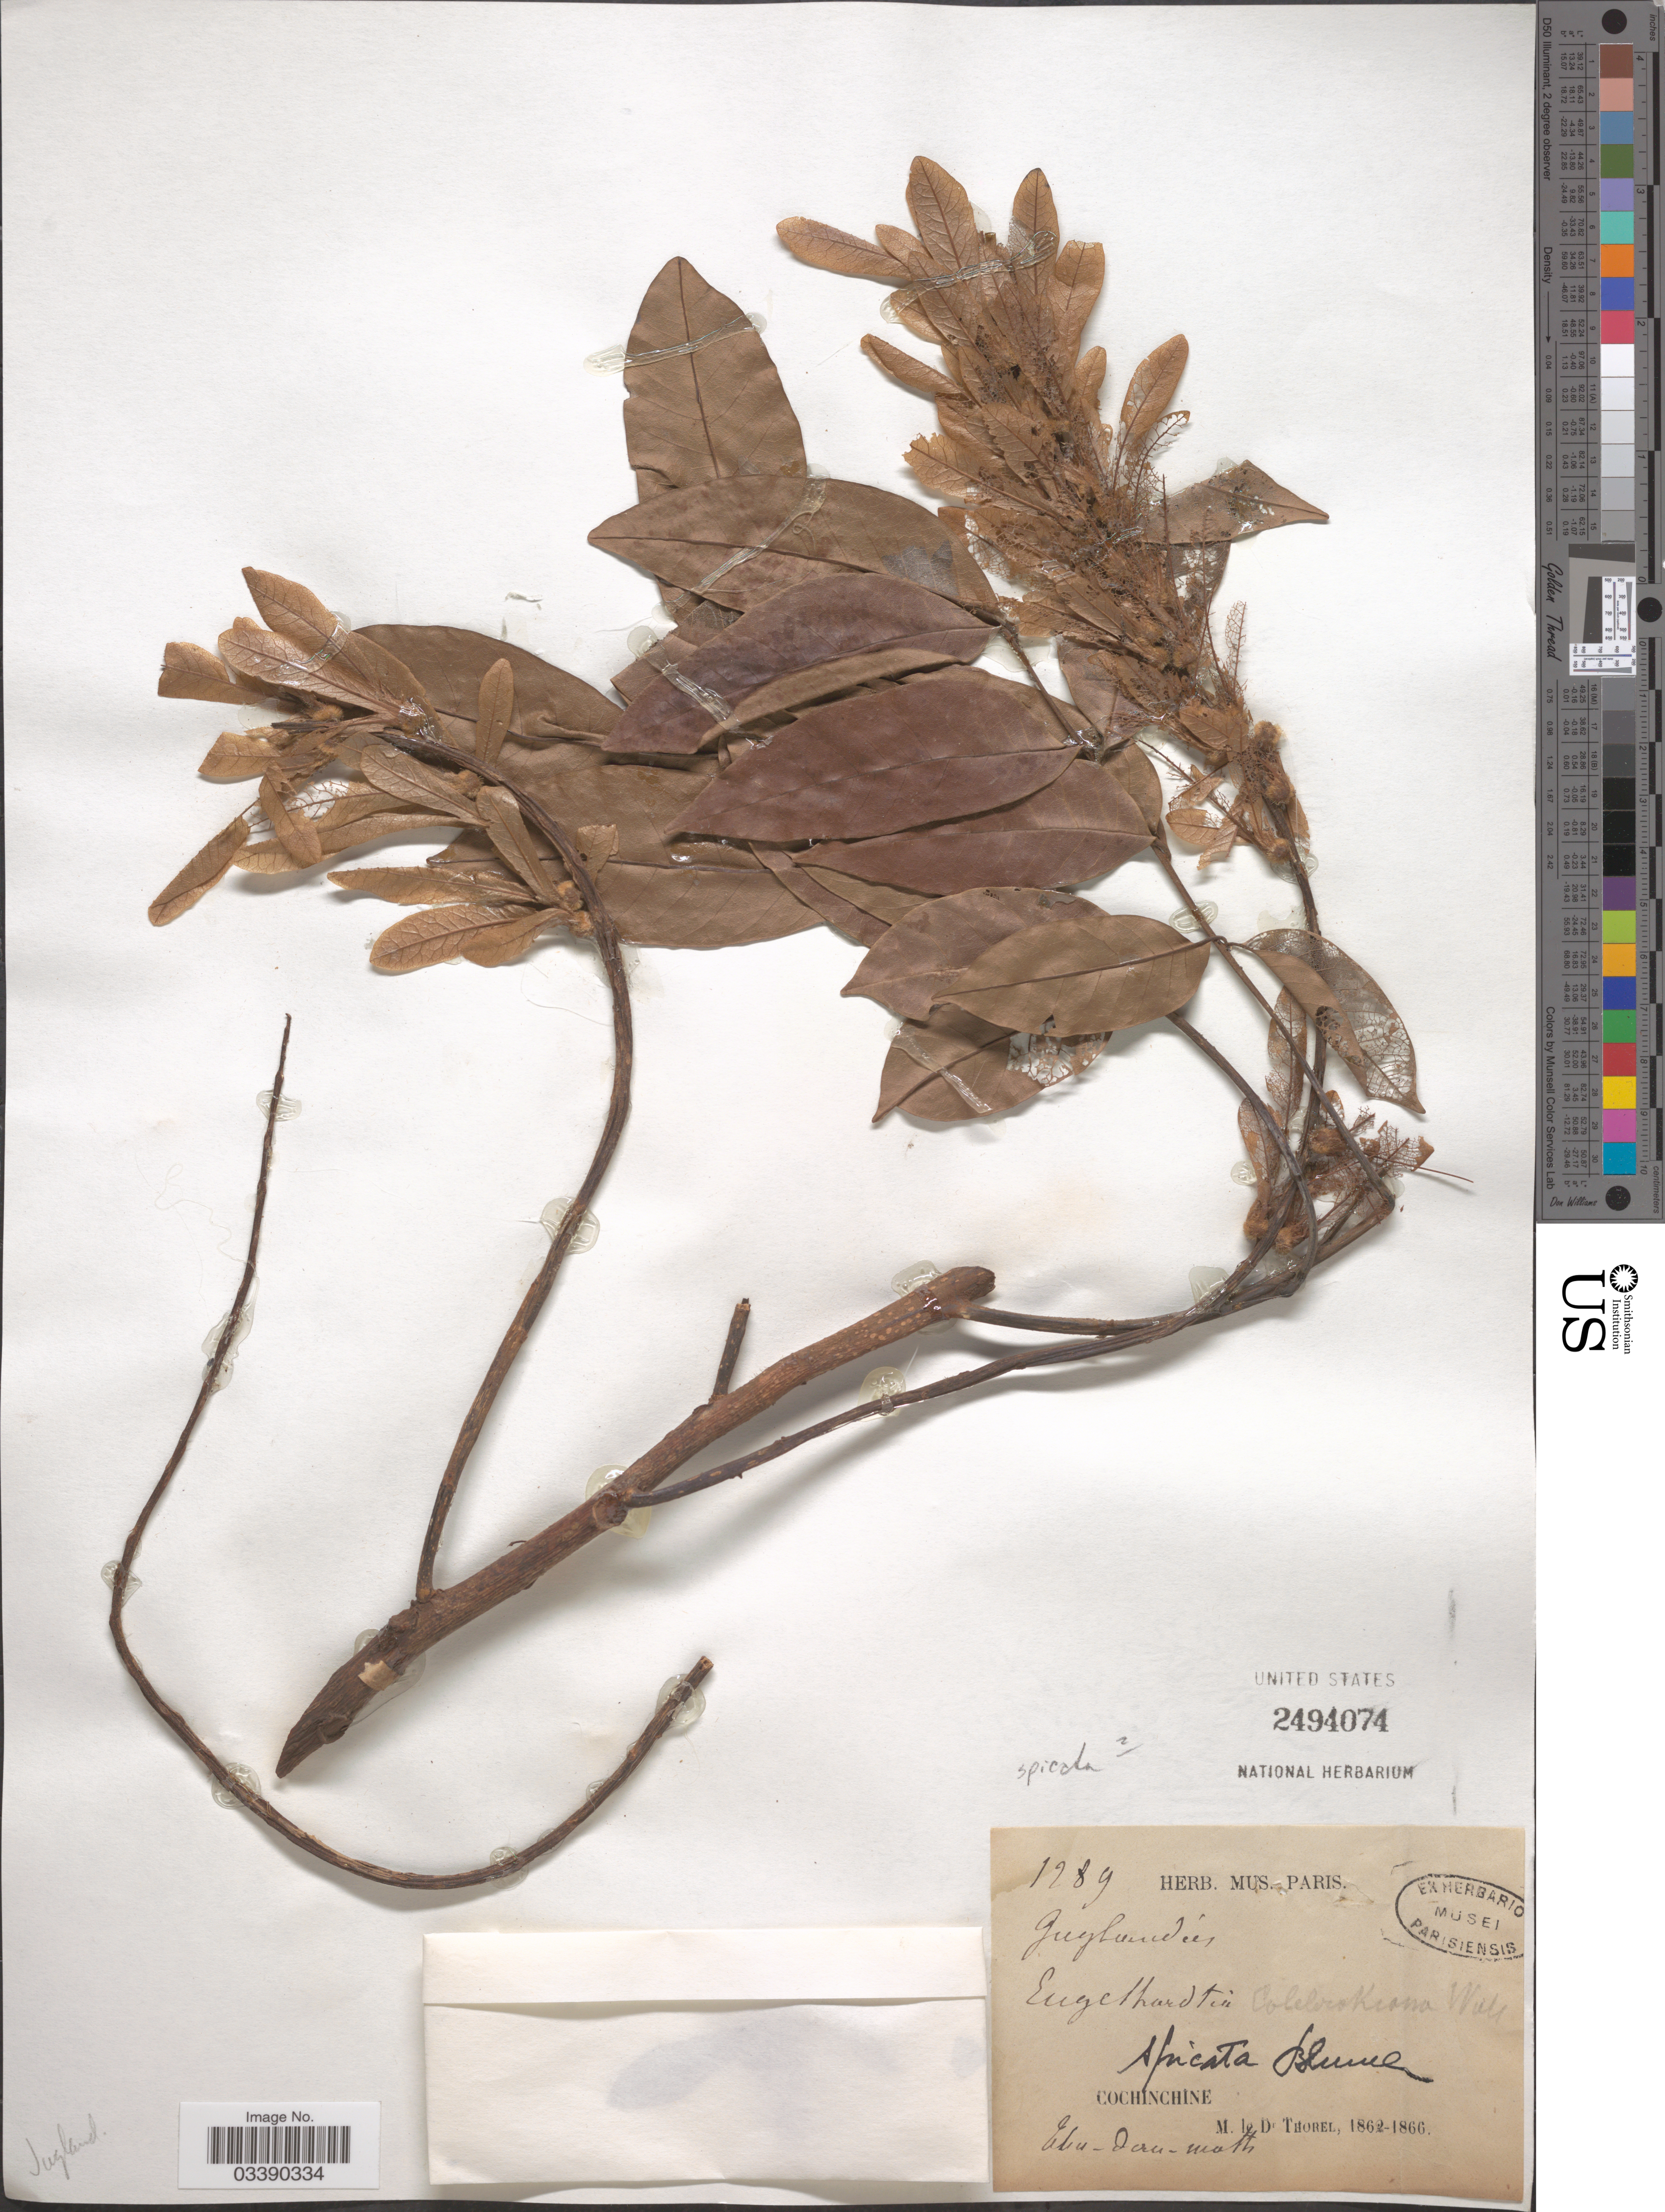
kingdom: Plantae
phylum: Tracheophyta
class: Magnoliopsida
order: Fagales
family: Juglandaceae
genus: Engelhardia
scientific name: Engelhardia spicata var. colebrookeana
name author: (Lindl.) Koord. & Valeton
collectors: C. Thorel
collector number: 1289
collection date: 1862/1866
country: Vietnam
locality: Cochinchine. Thu-Dau-moth.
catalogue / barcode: US 2494074